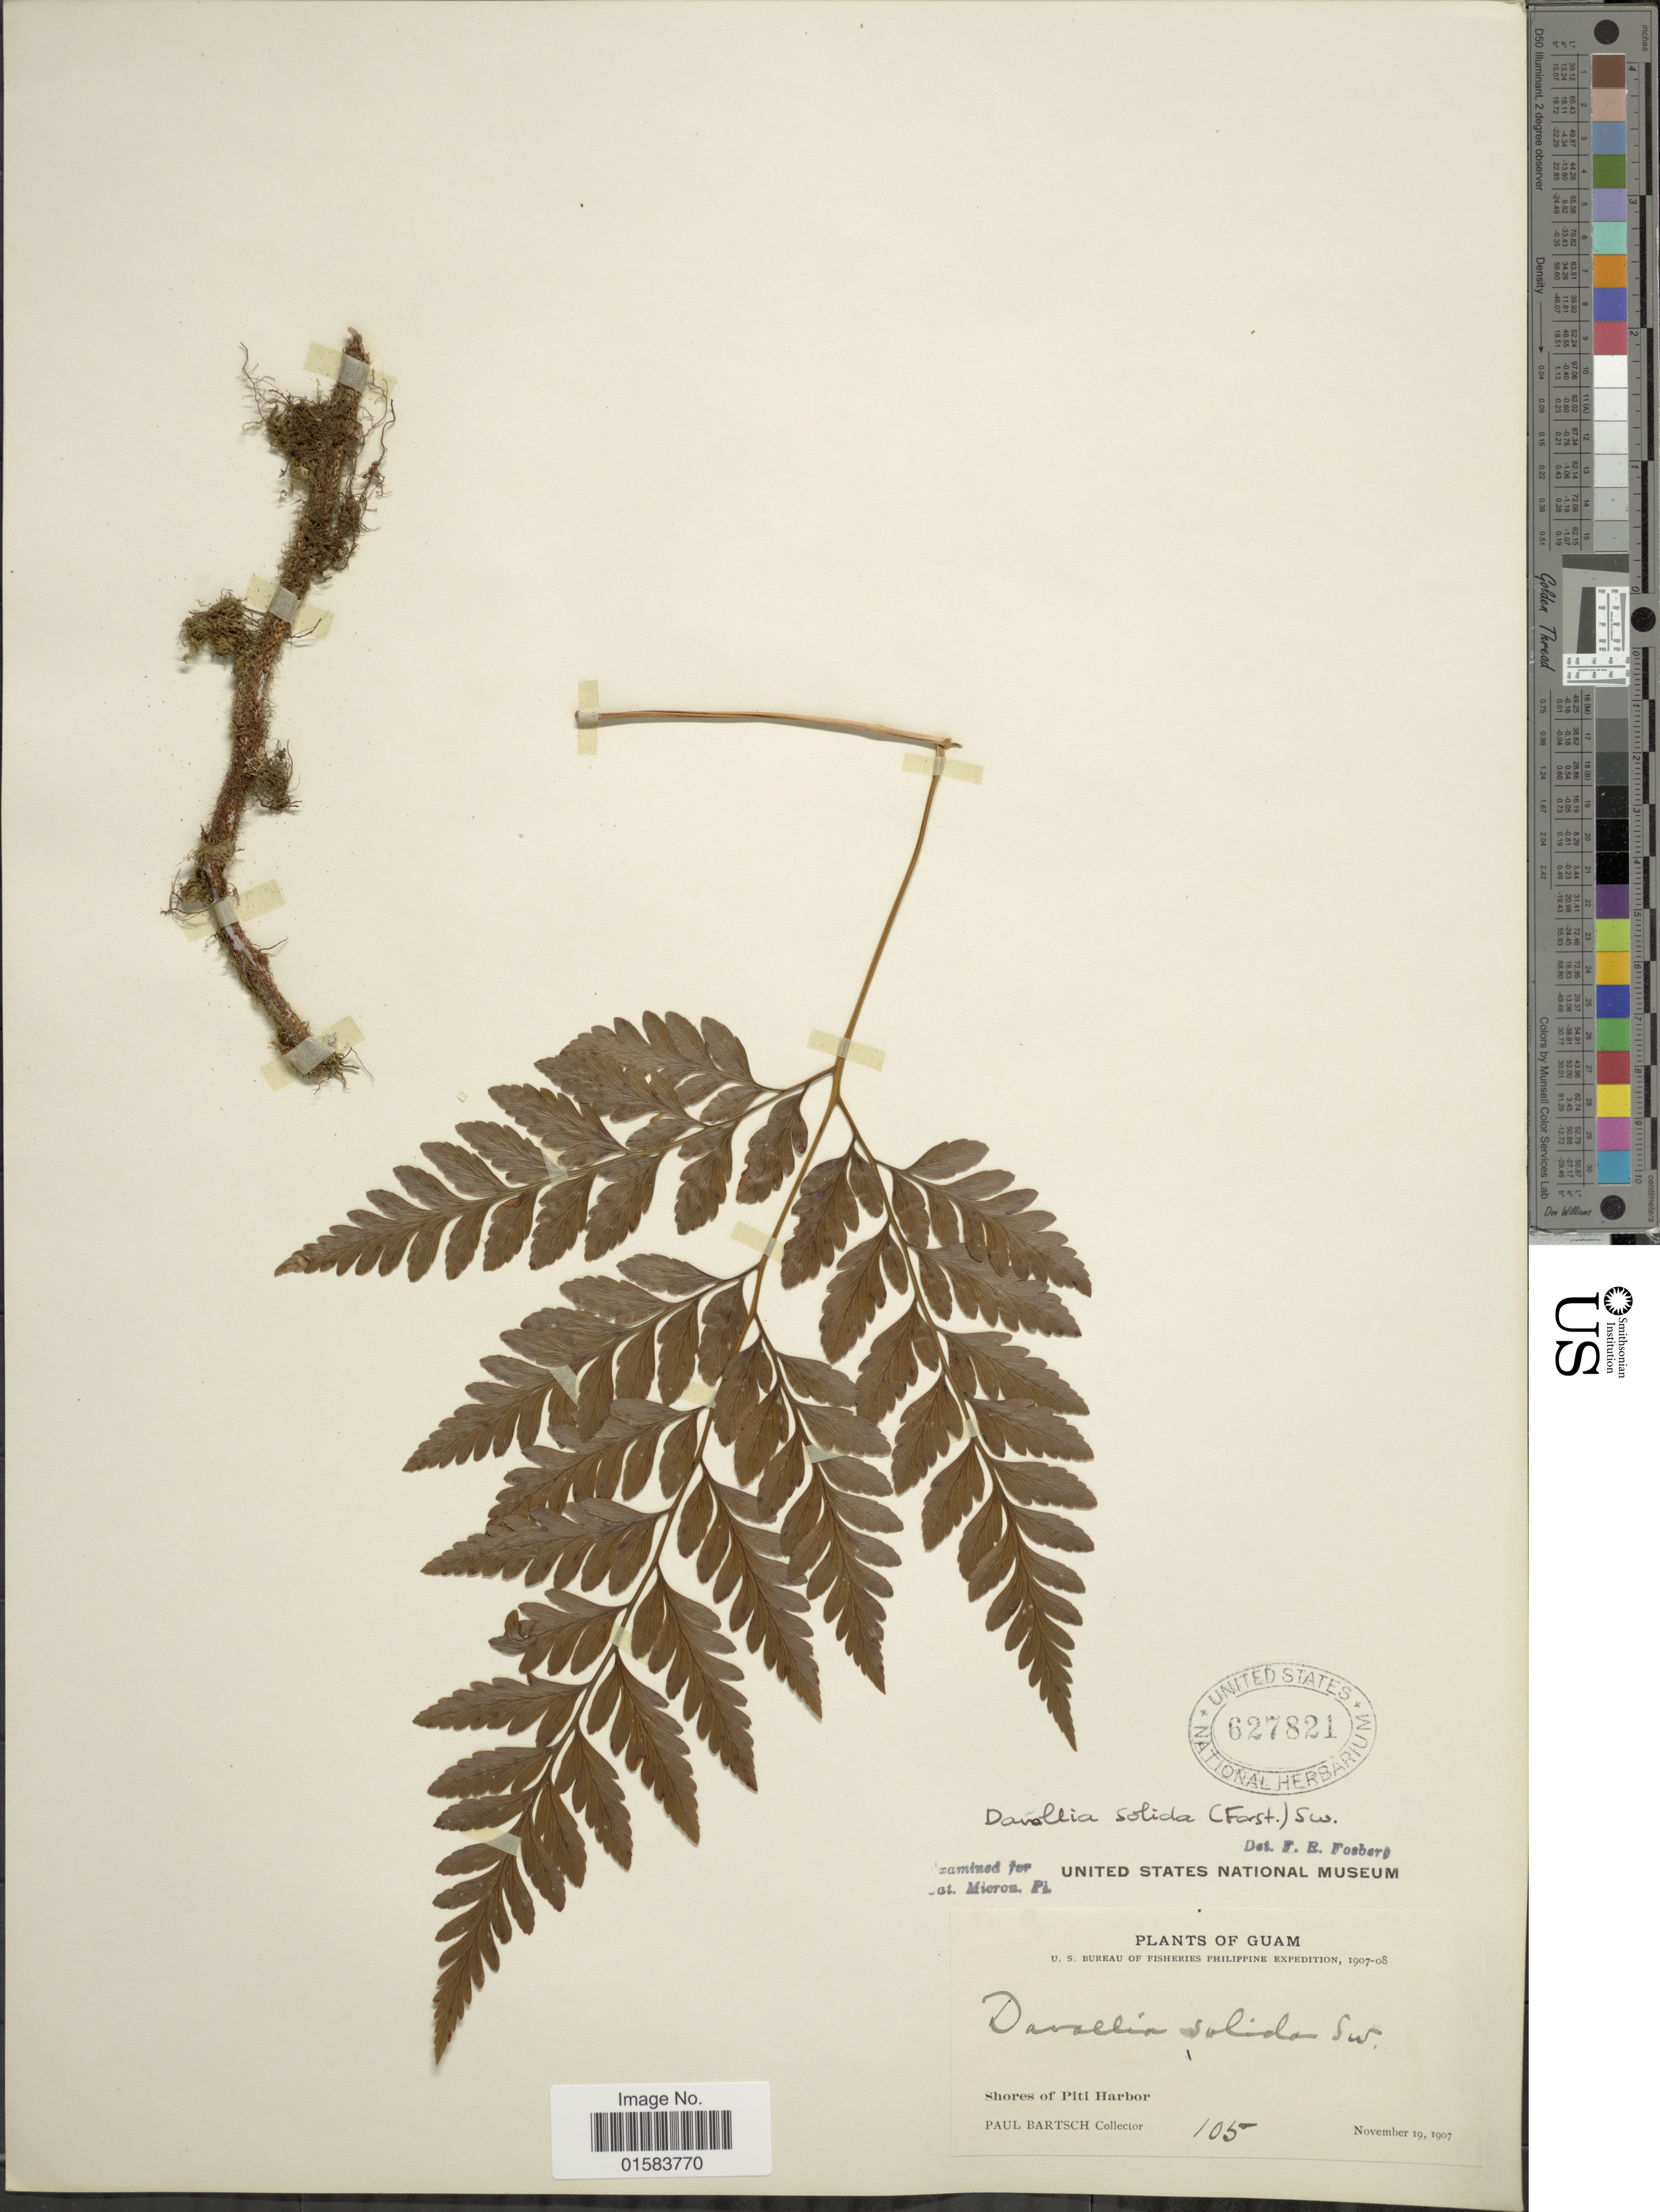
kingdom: Plantae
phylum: Tracheophyta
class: Polypodiopsida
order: Polypodiales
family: Davalliaceae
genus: Davallia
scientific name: Davallia solida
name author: (G. Forst.) Sw.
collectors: P. Bartsch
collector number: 105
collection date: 1907-11-19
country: Guam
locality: Shores of Piti Harbor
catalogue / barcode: US 627821